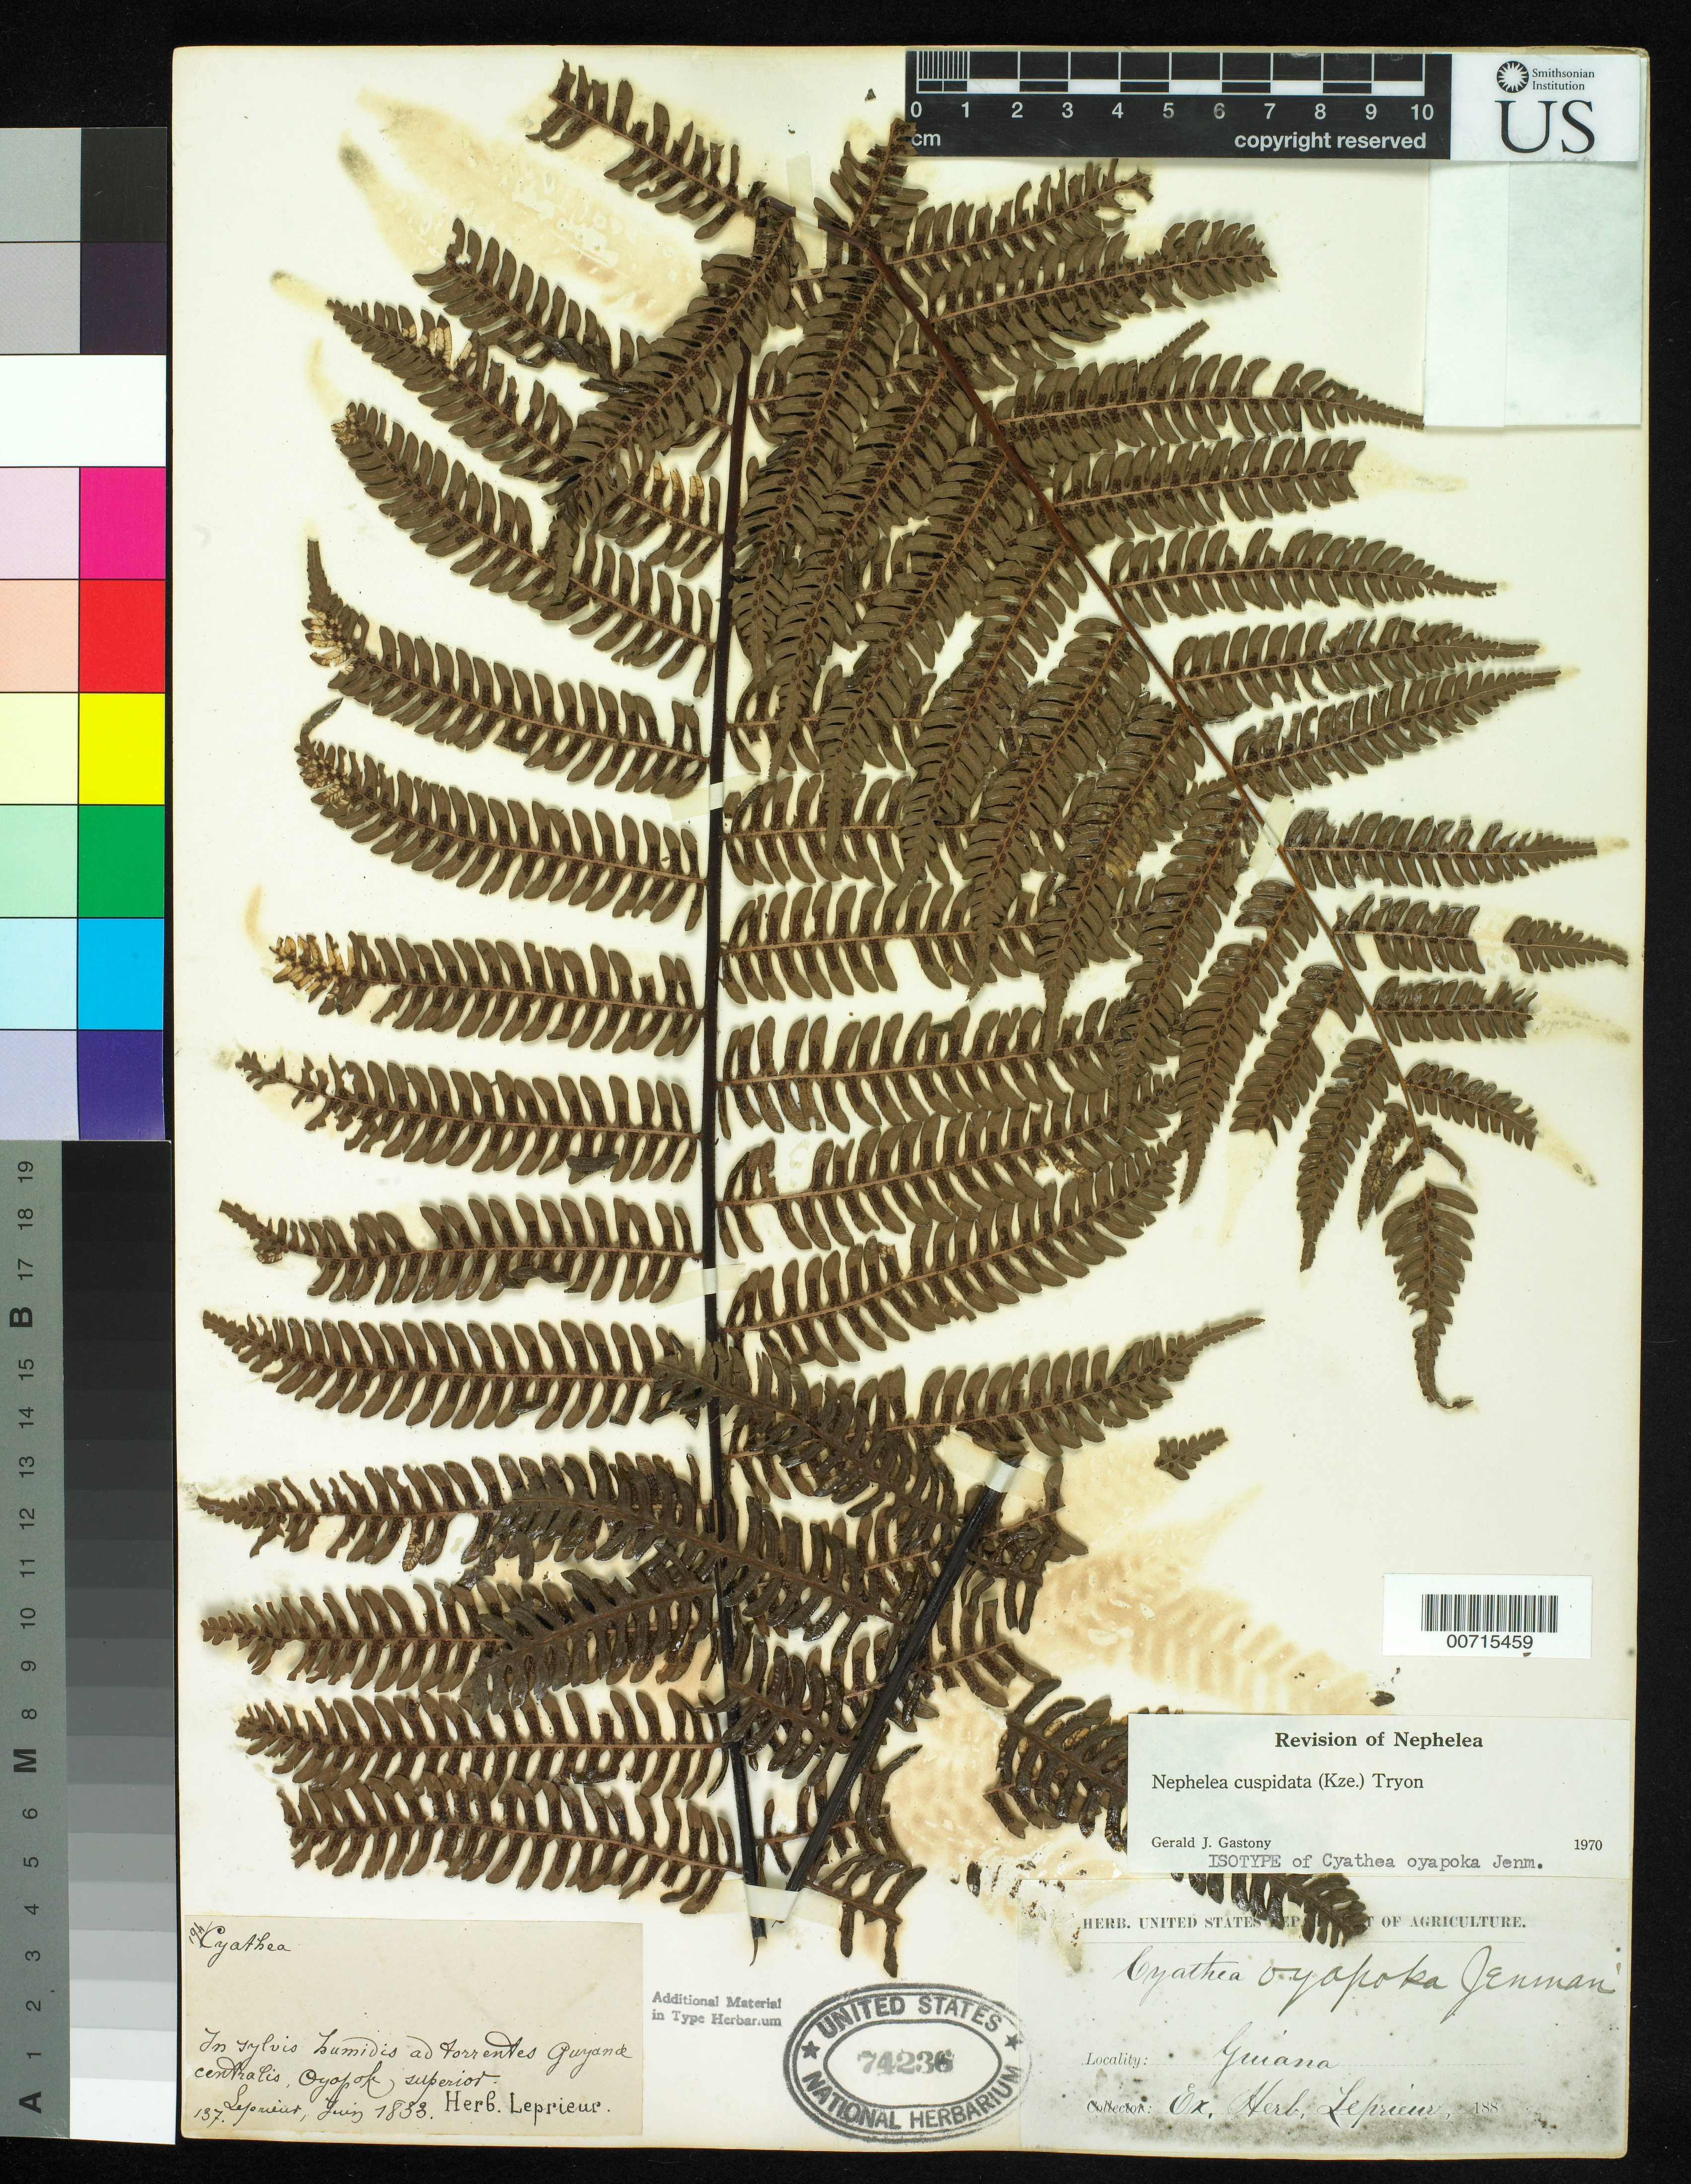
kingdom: Plantae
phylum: Tracheophyta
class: Polypodiopsida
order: Cyatheales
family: Cyatheaceae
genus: Cyathea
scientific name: Cyathea oyapoka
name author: Jenman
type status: Type Collection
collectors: F. M. R. Leprieur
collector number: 137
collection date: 1833-06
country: French Guiana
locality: In sylvis humidis ad torrentes Guyanae centralis, Oyapok superior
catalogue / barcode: US 74236